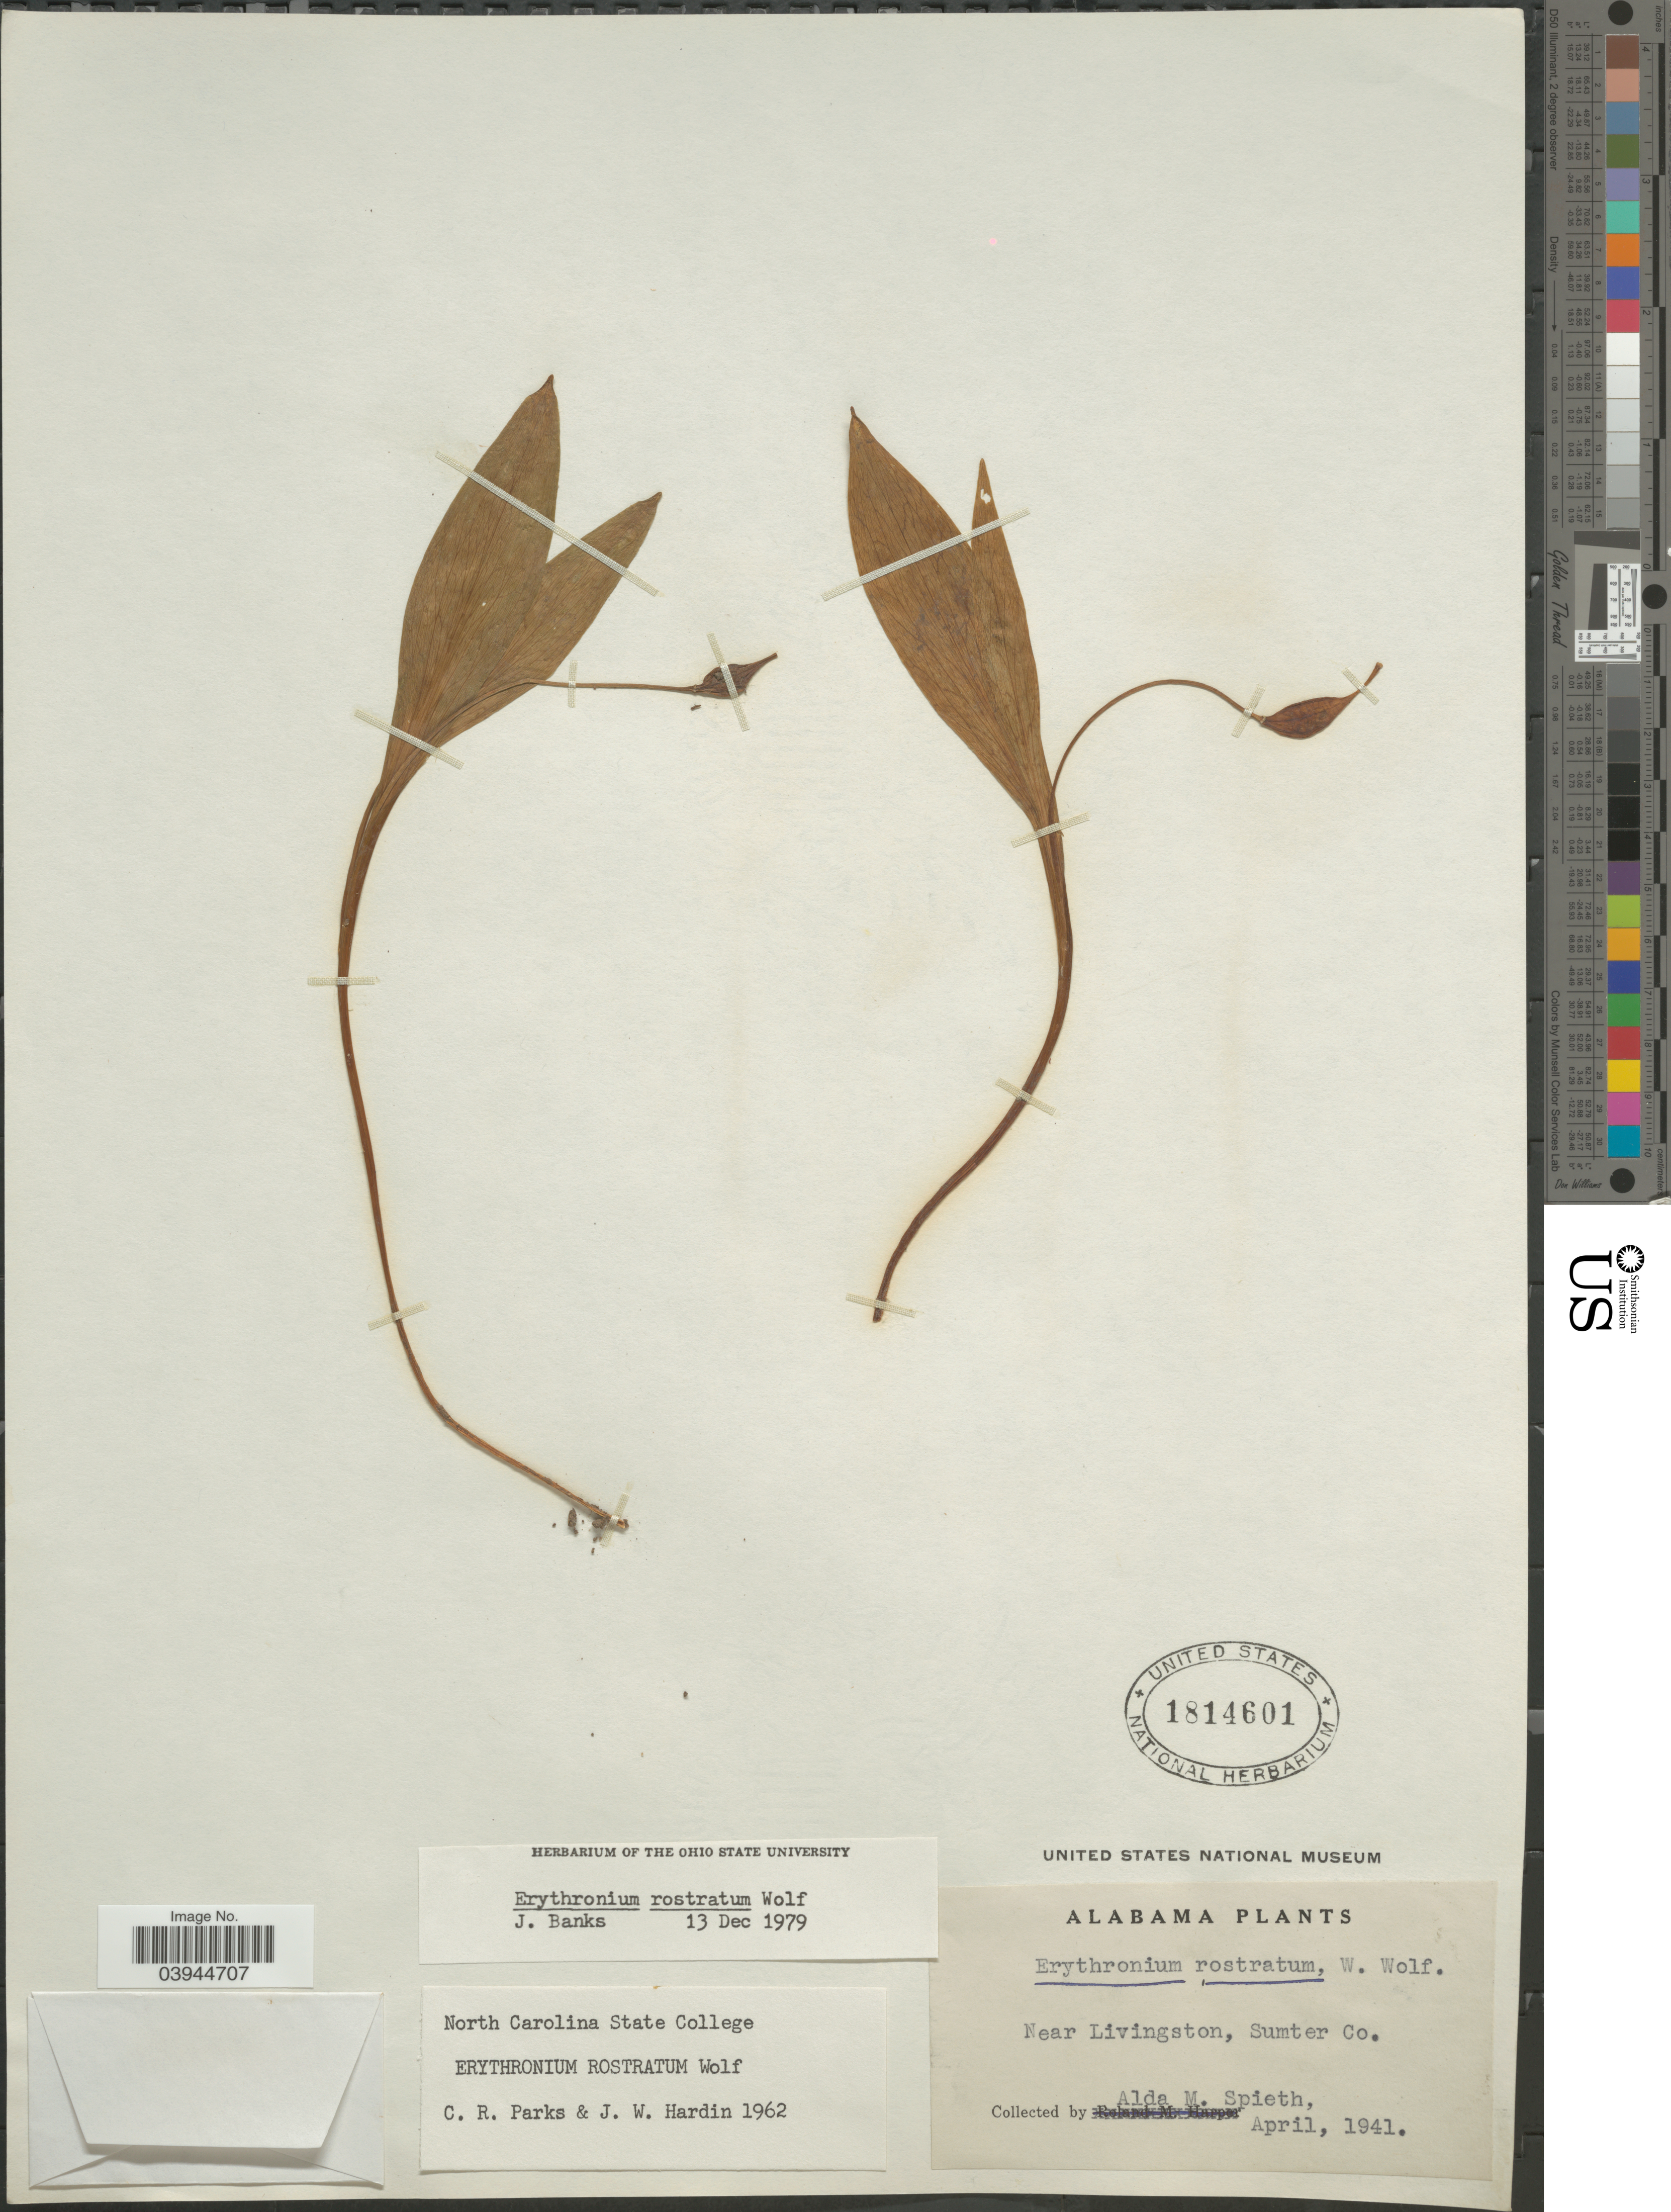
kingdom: Plantae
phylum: Tracheophyta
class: Liliopsida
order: Liliales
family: Liliaceae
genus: Erythronium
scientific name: Erythronium rostratum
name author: W. Wolf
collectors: A. Spieth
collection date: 1941-04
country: United States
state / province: Alabama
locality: Near Livingston, Sumter Co.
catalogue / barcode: US 1814601